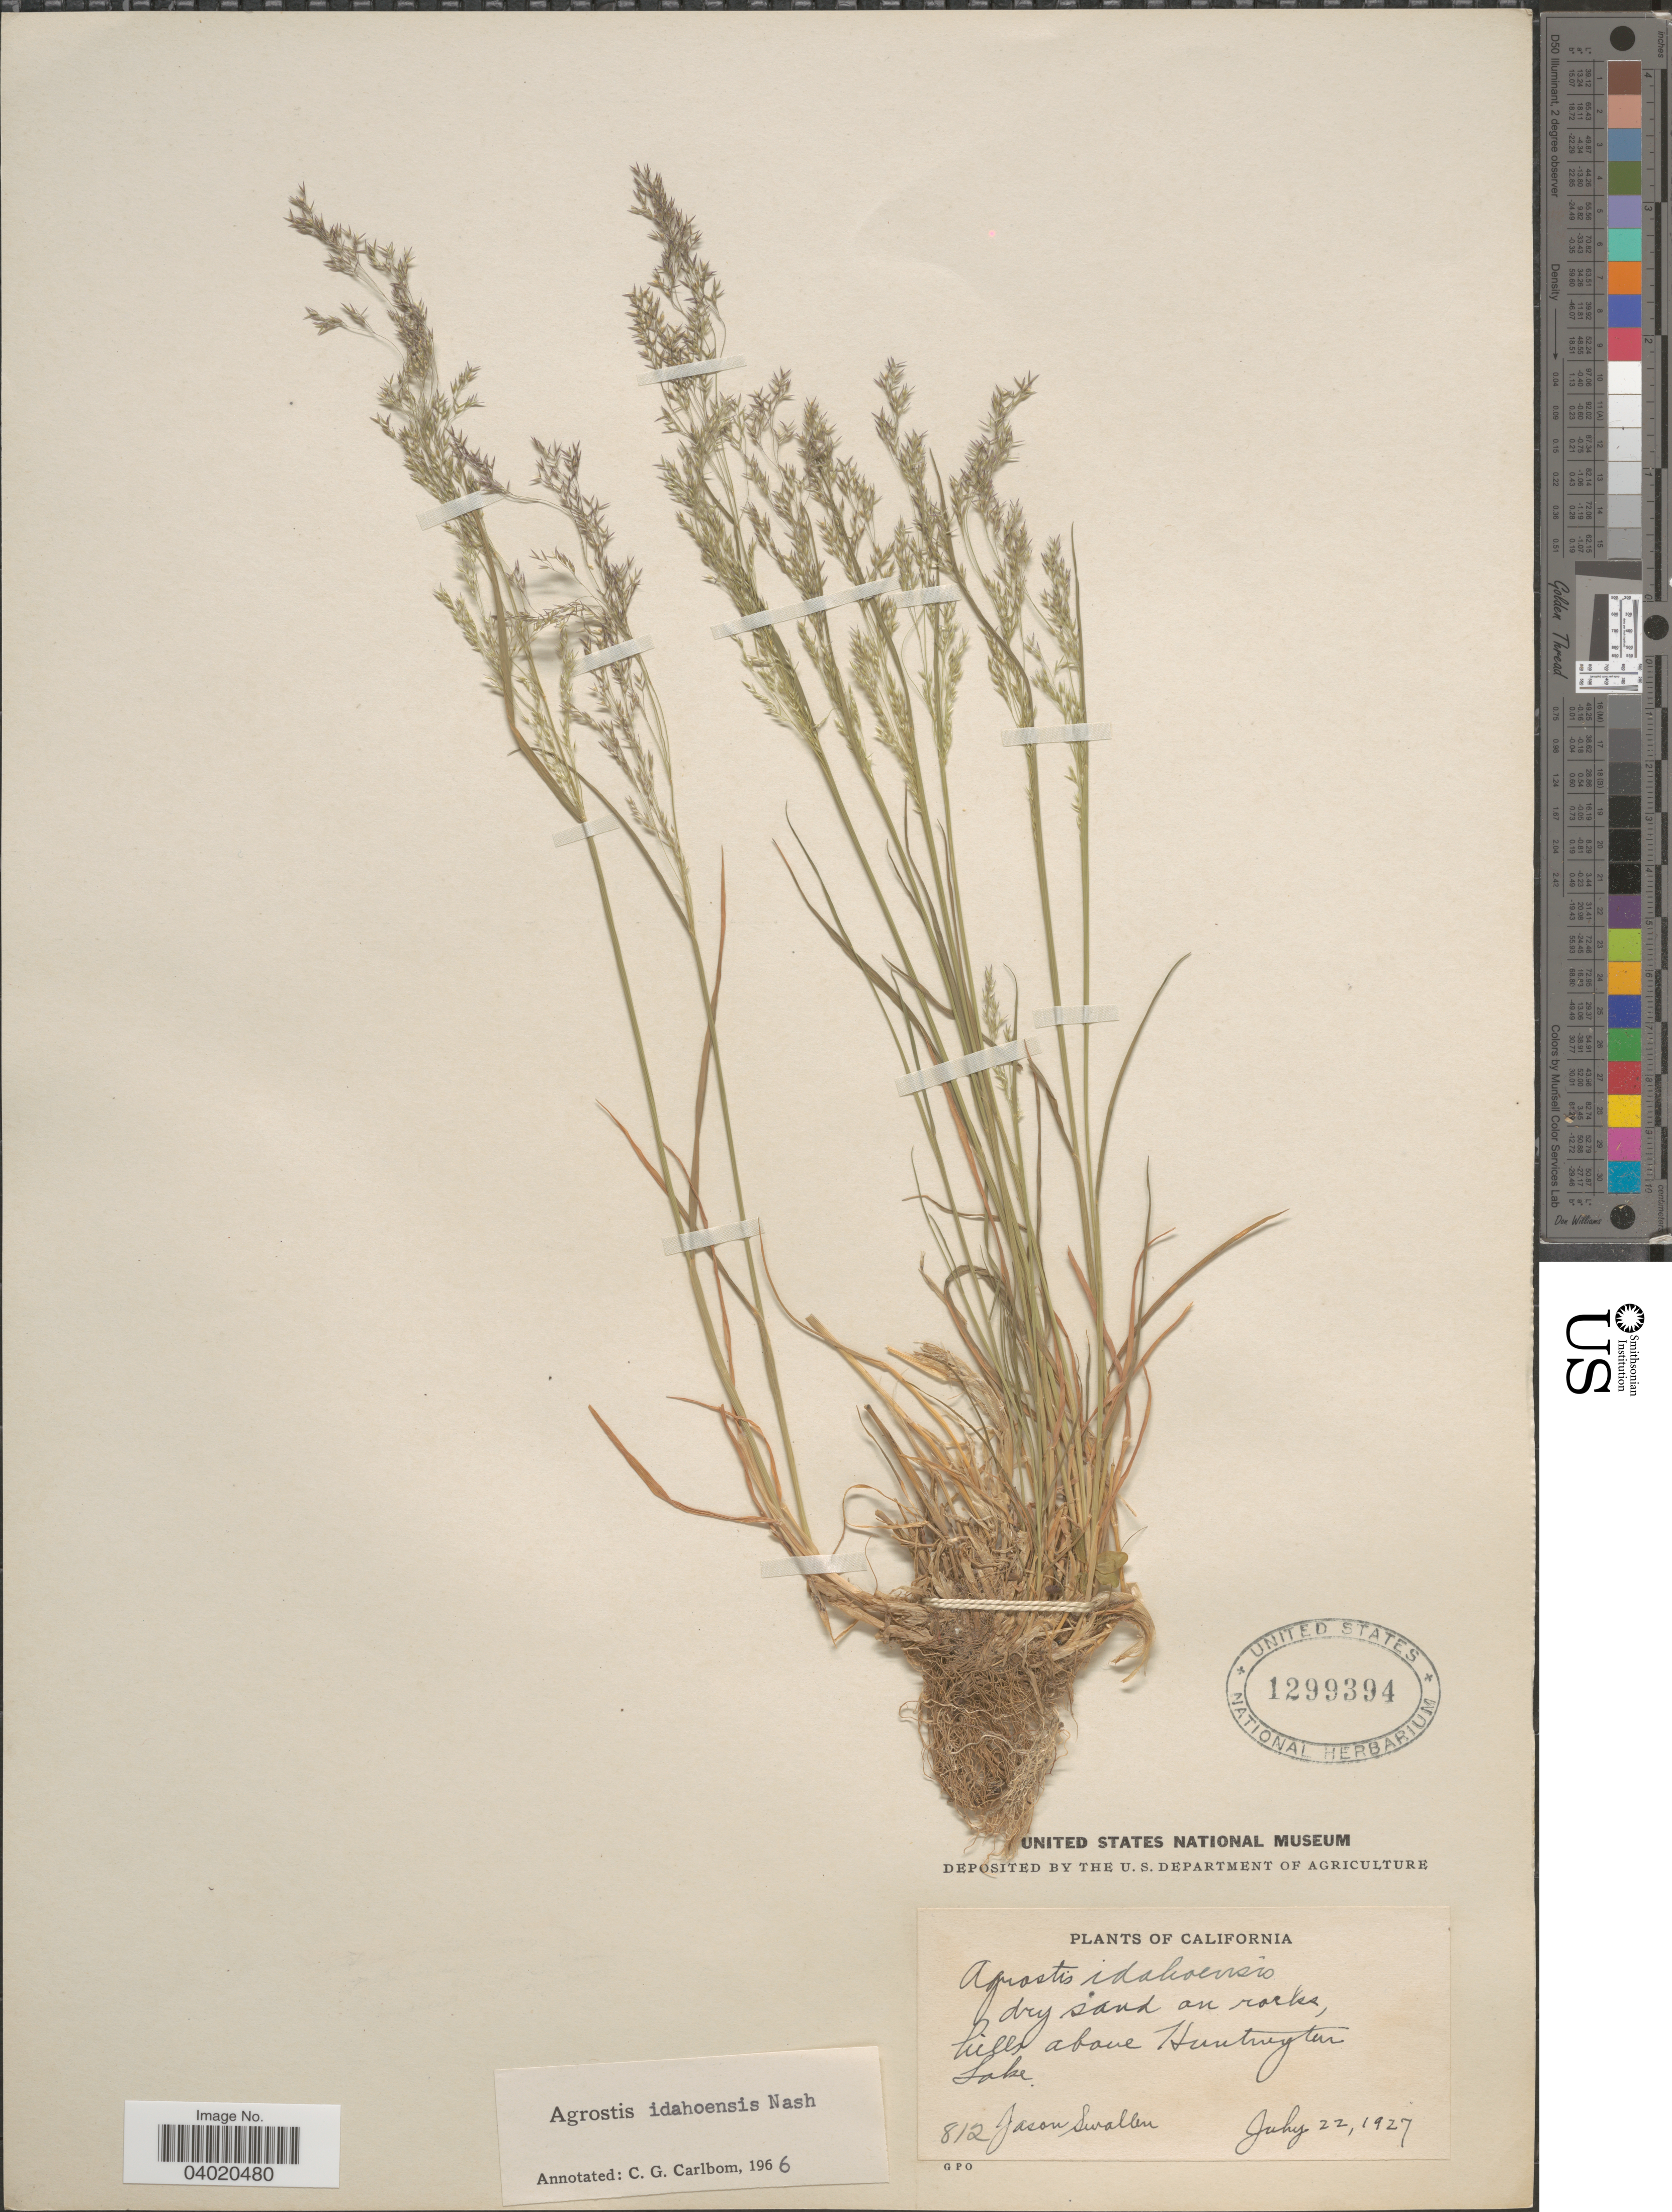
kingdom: Plantae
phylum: Tracheophyta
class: Liliopsida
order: Poales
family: Poaceae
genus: Agrostis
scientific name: Agrostis idahoensis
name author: Nash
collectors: J. R. Swallen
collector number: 812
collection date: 1927-07-22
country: United States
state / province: California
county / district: Fresno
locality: Hills above Huntington Lake.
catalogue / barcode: US 1299394